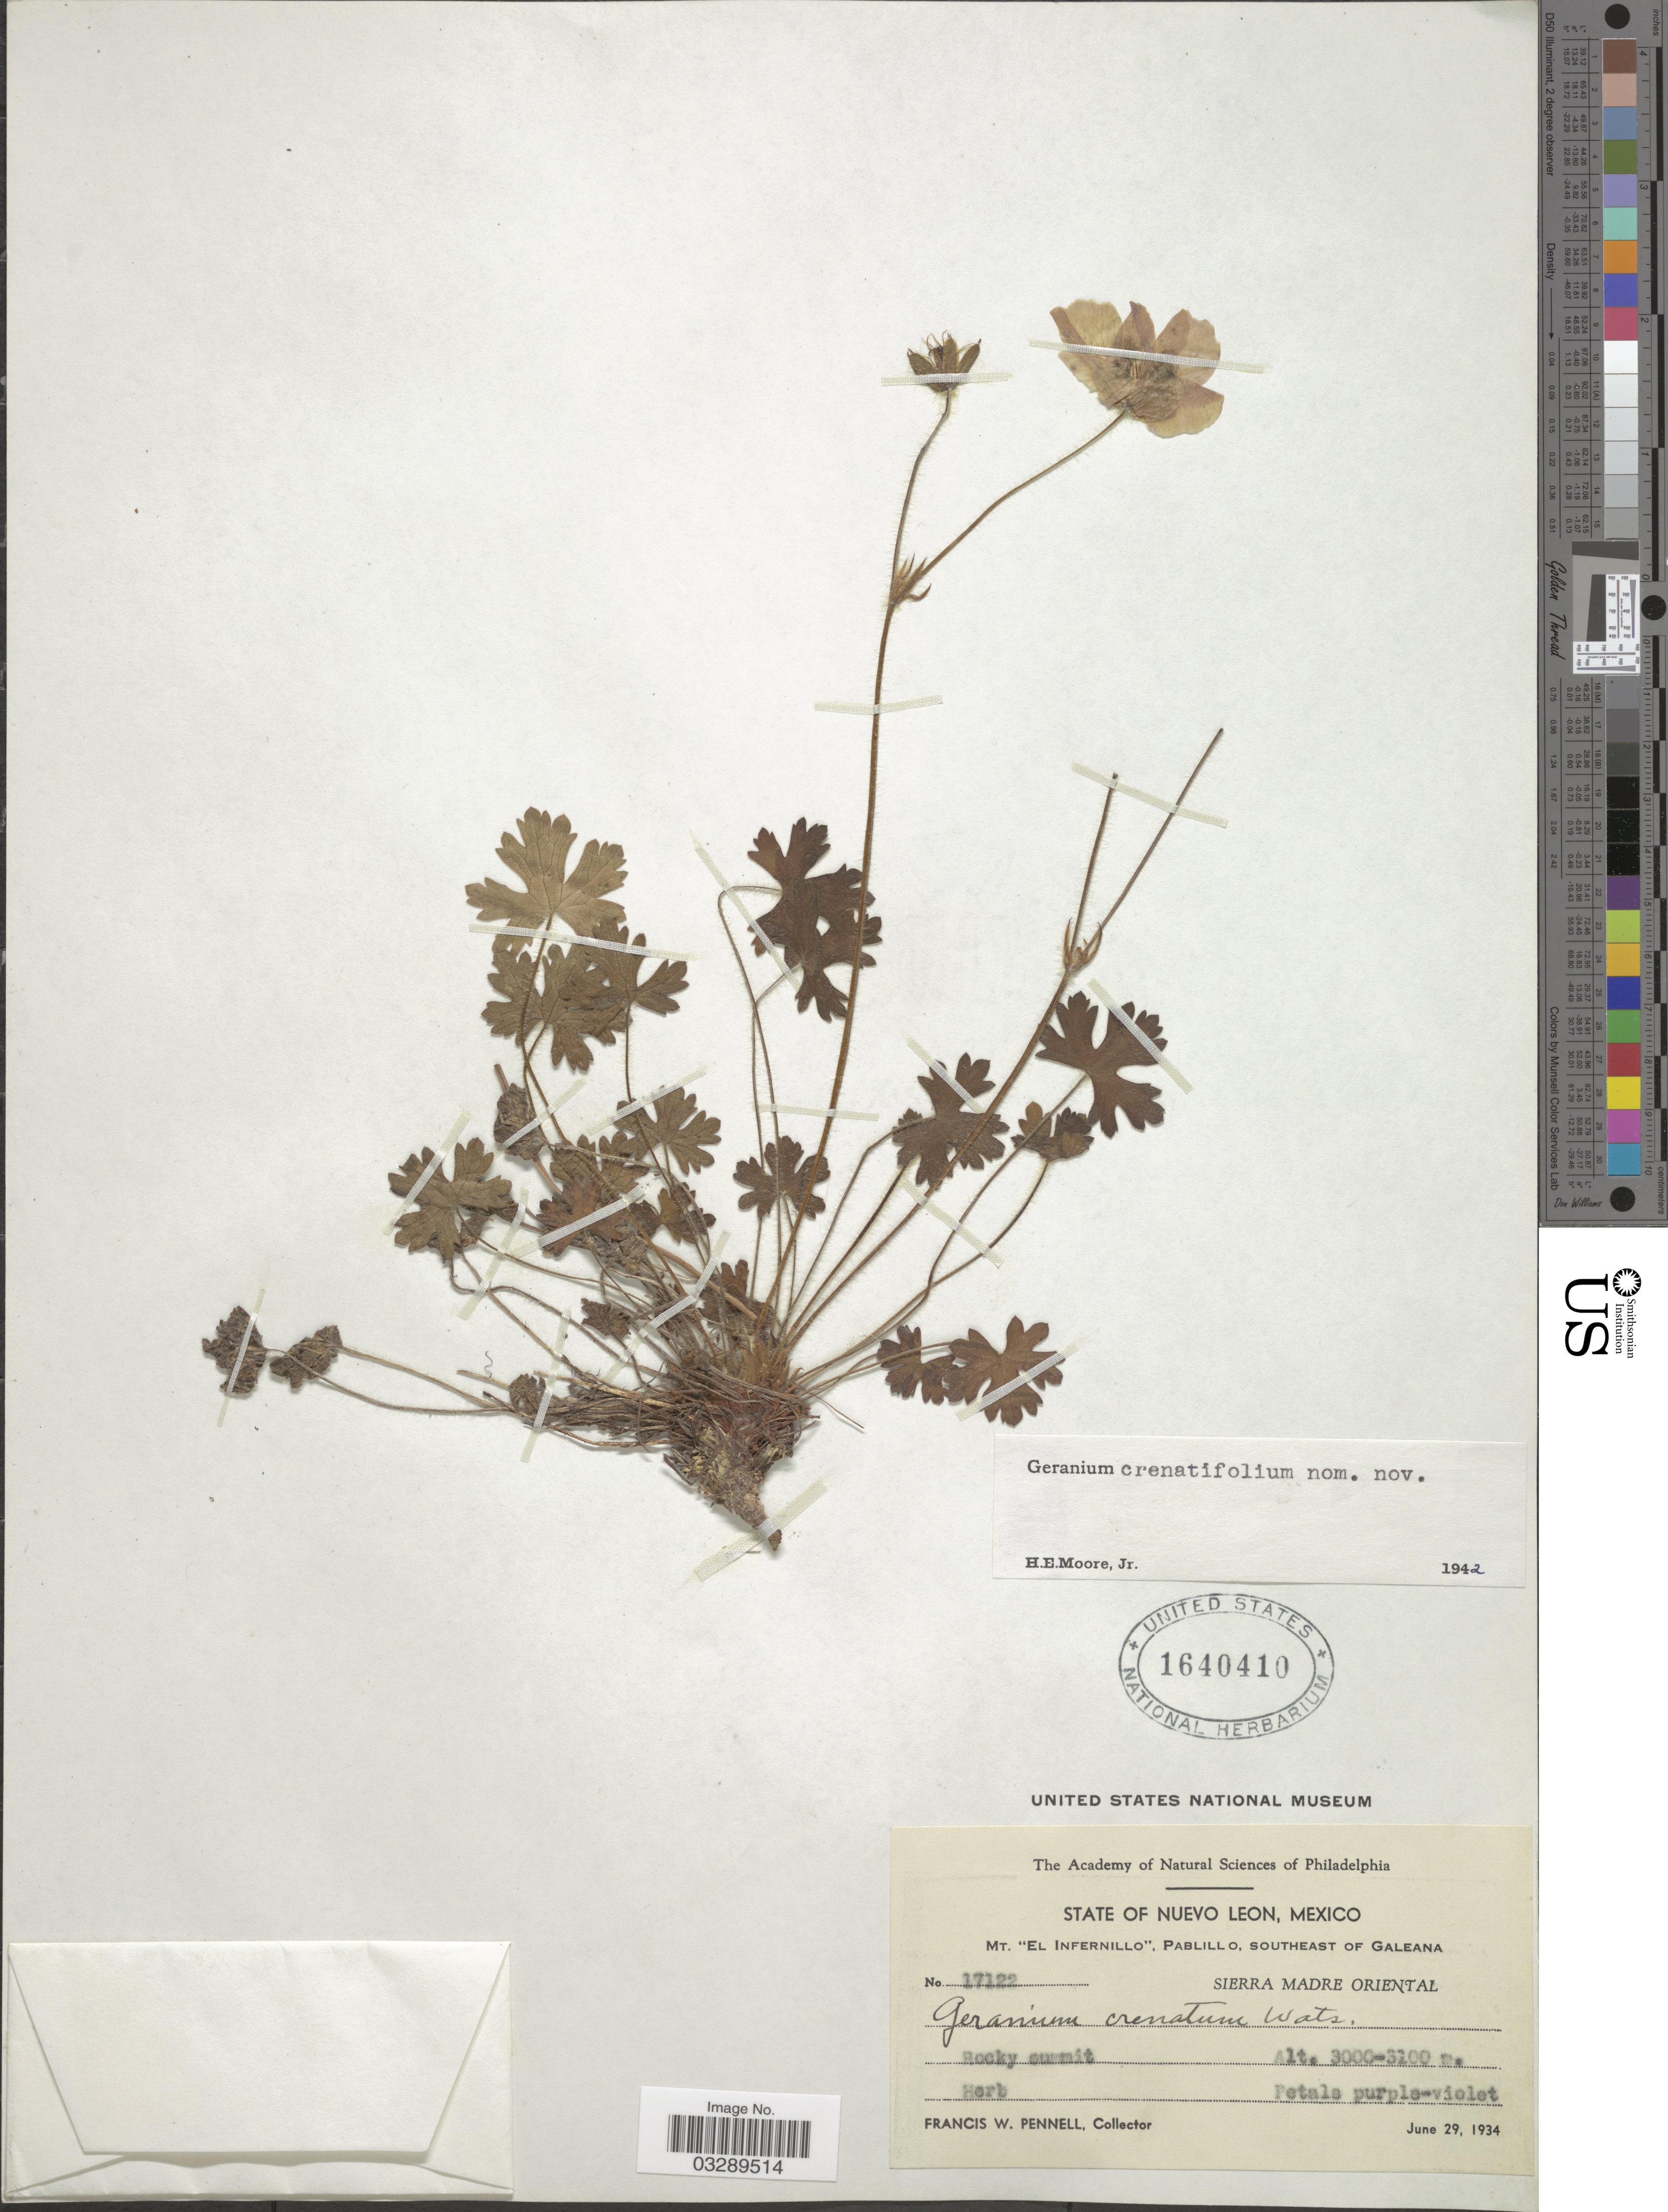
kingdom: Plantae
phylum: Tracheophyta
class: Magnoliopsida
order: Geraniales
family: Geraniaceae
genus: Geranium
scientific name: Geranium crenatum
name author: S. Watson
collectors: F. W. Pennell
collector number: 17122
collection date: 1934-06-29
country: Mexico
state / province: Nuevo León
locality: State of Nuevo Leon. Mt. "El Infernillo", Pablillo, Southeast of Galeana. Sierra Madre Oriental.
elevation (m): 3000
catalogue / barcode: US 1640410